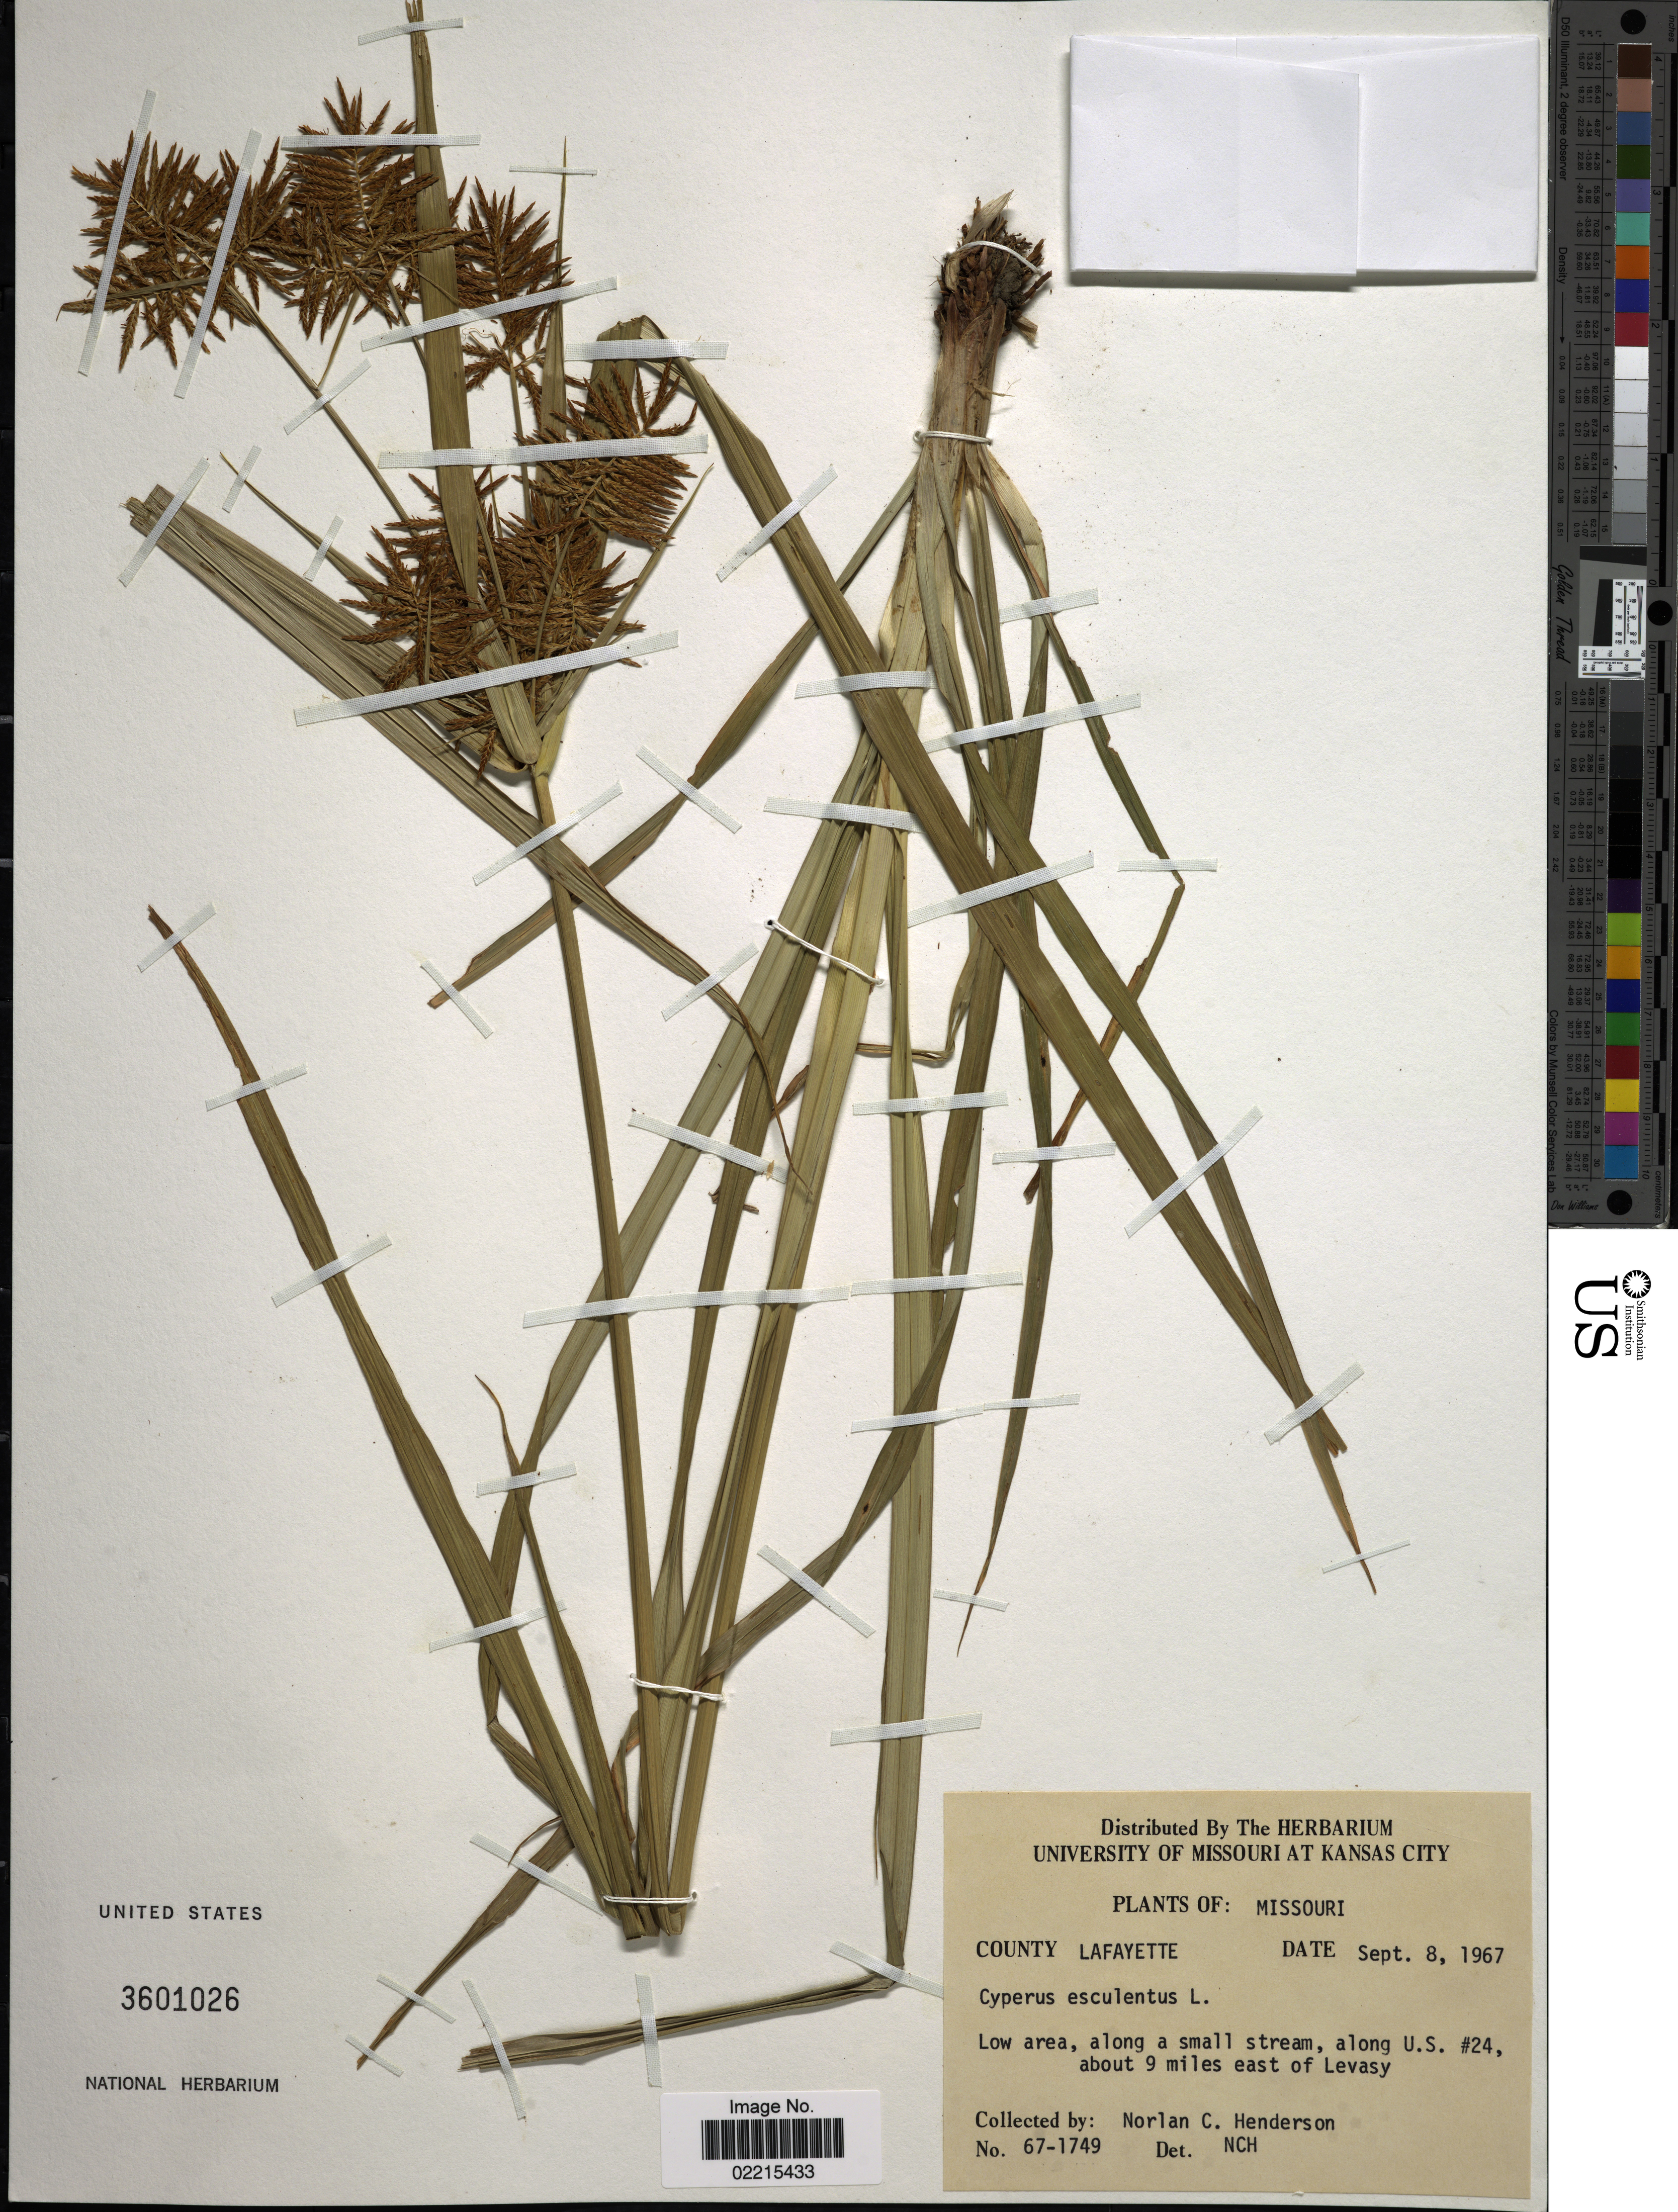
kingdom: Plantae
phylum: Tracheophyta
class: Liliopsida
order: Poales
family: Cyperaceae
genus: Cyperus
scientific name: Cyperus esculentus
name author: L.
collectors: N. C. Henderson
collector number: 67-1749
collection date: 1967-09-08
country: United States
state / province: Missouri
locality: County Lafayette, Low area, along a small stream, along U.S. #24, about 9 miles east of Levasy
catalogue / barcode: US 3601026